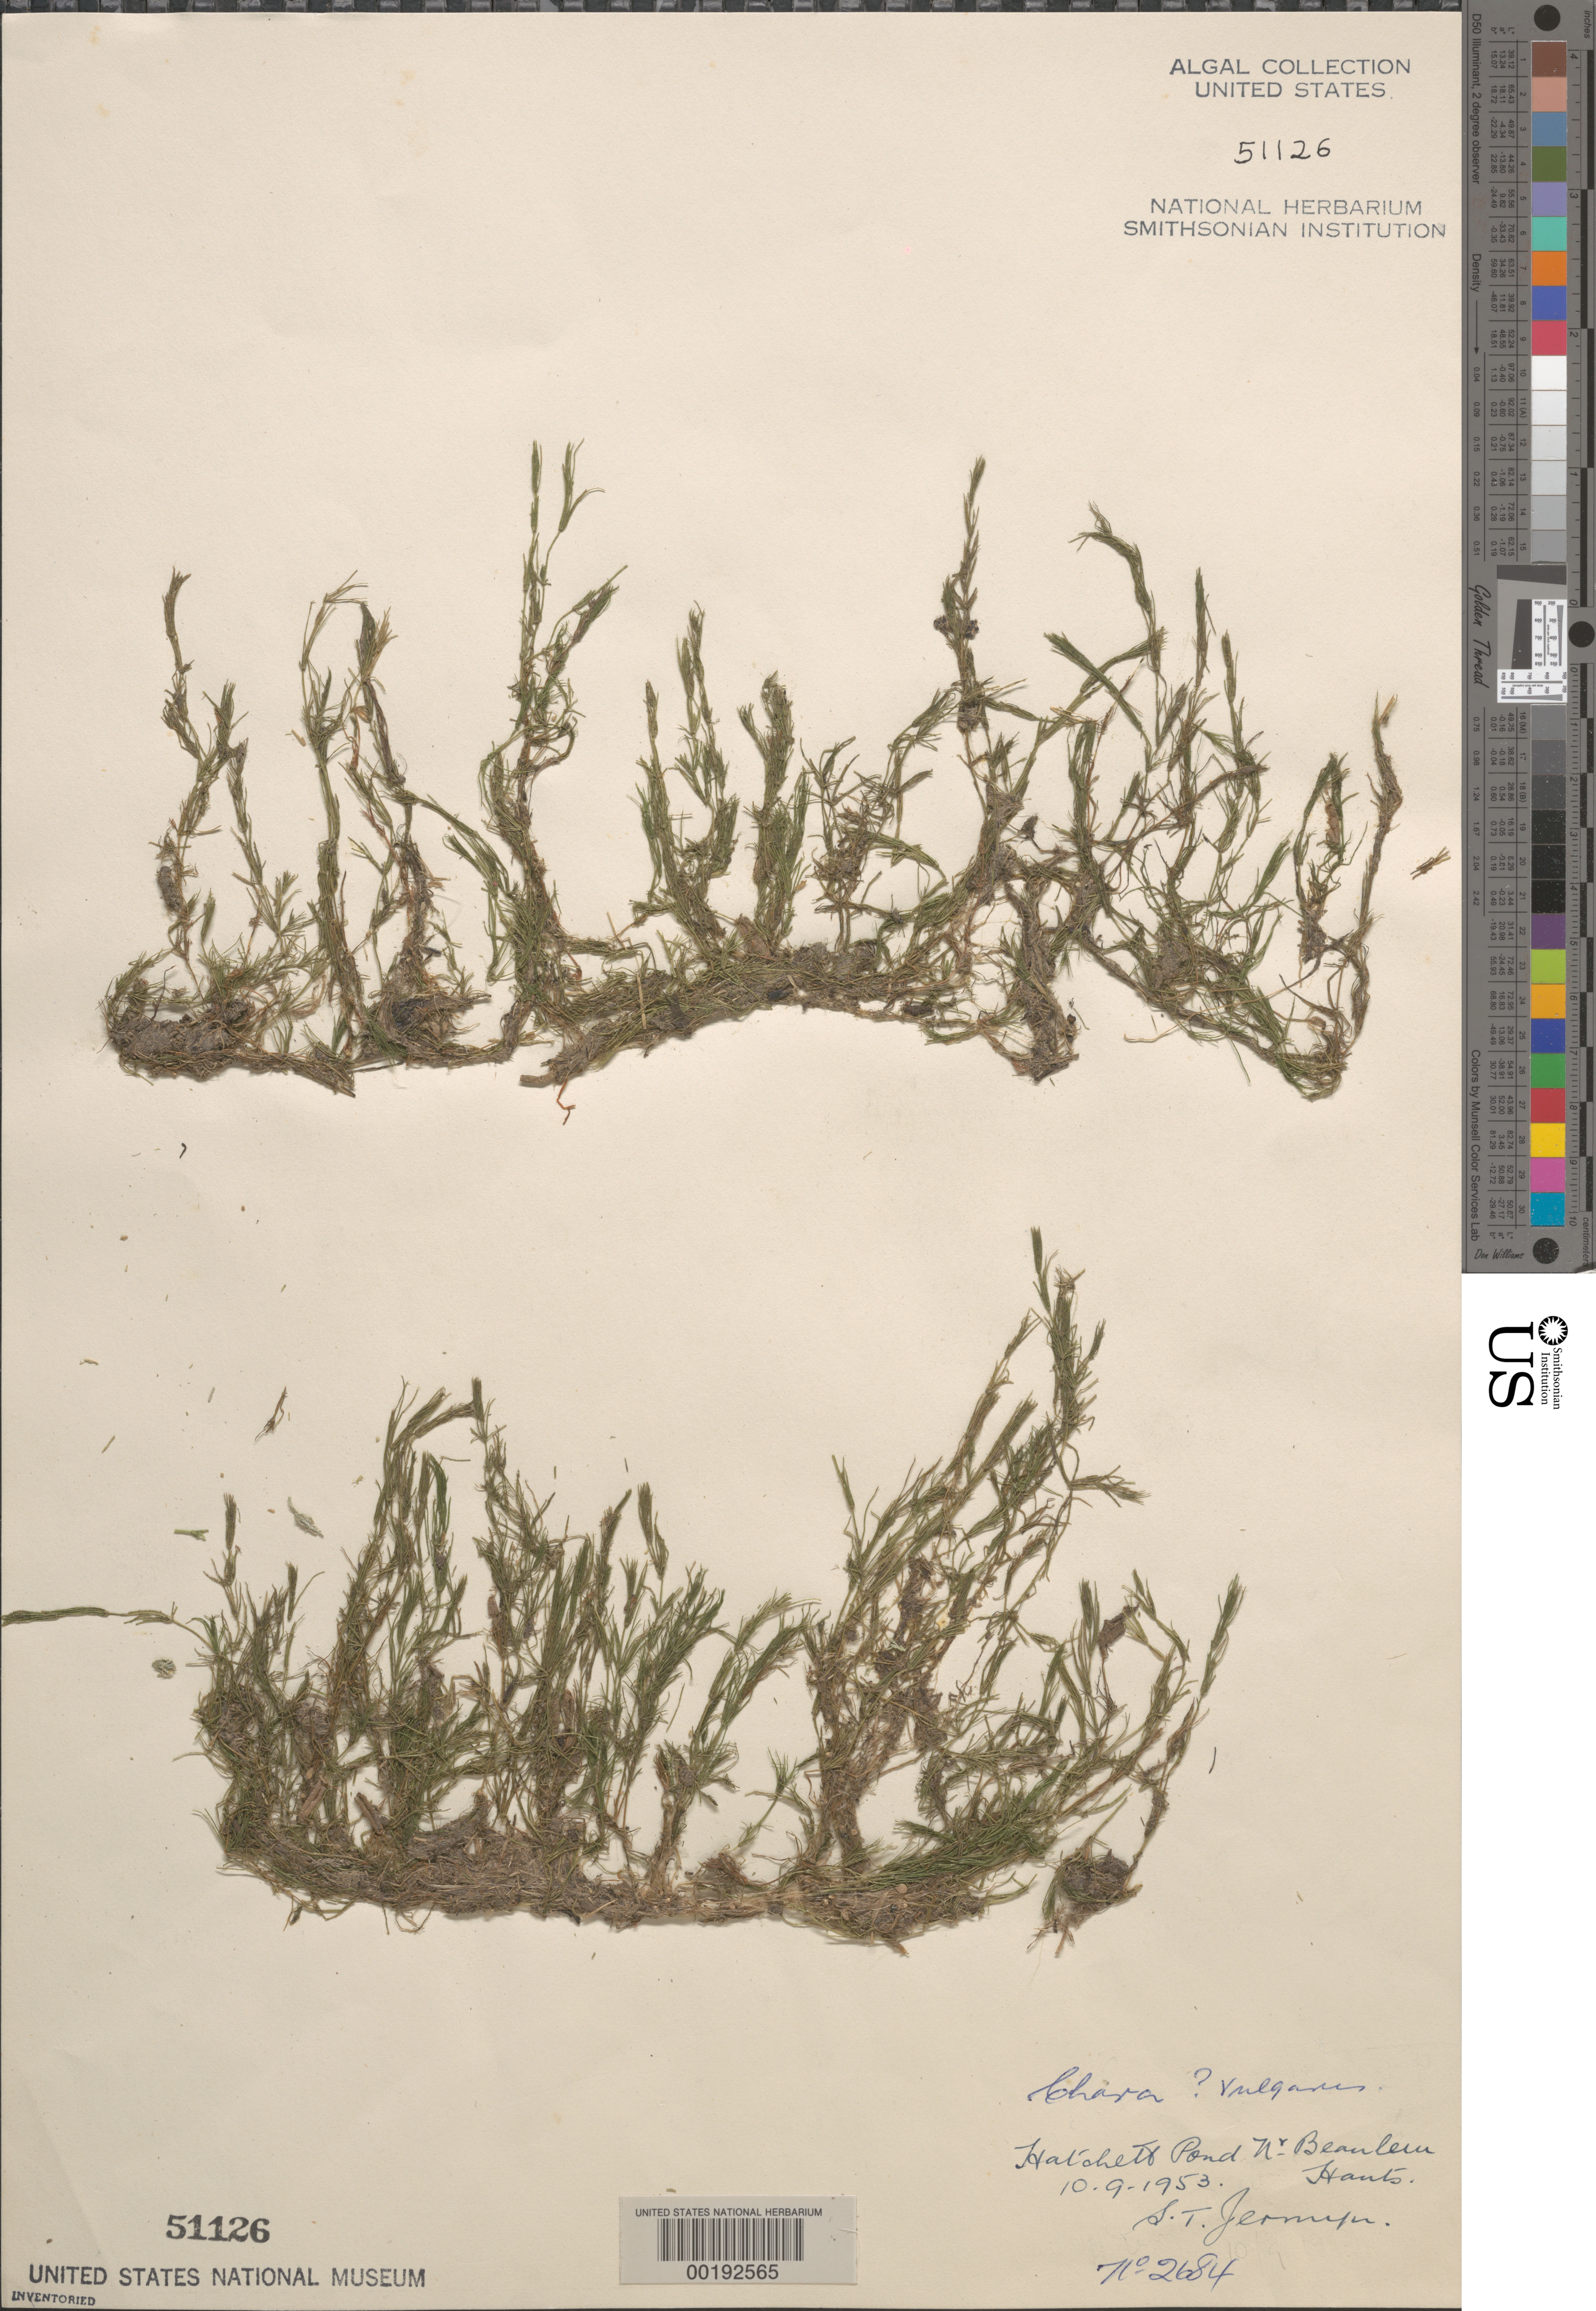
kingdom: Plantae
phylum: Charophyta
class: Charophyceae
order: Charales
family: Characeae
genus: Chara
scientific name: Chara vulgaris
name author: L.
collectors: S. Jermyn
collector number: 2684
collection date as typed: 10 Sep 1953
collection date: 1953-09-10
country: United Kingdom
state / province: England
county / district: Hampshire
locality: Hatchett Pond, near Beauleur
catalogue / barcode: US 51126